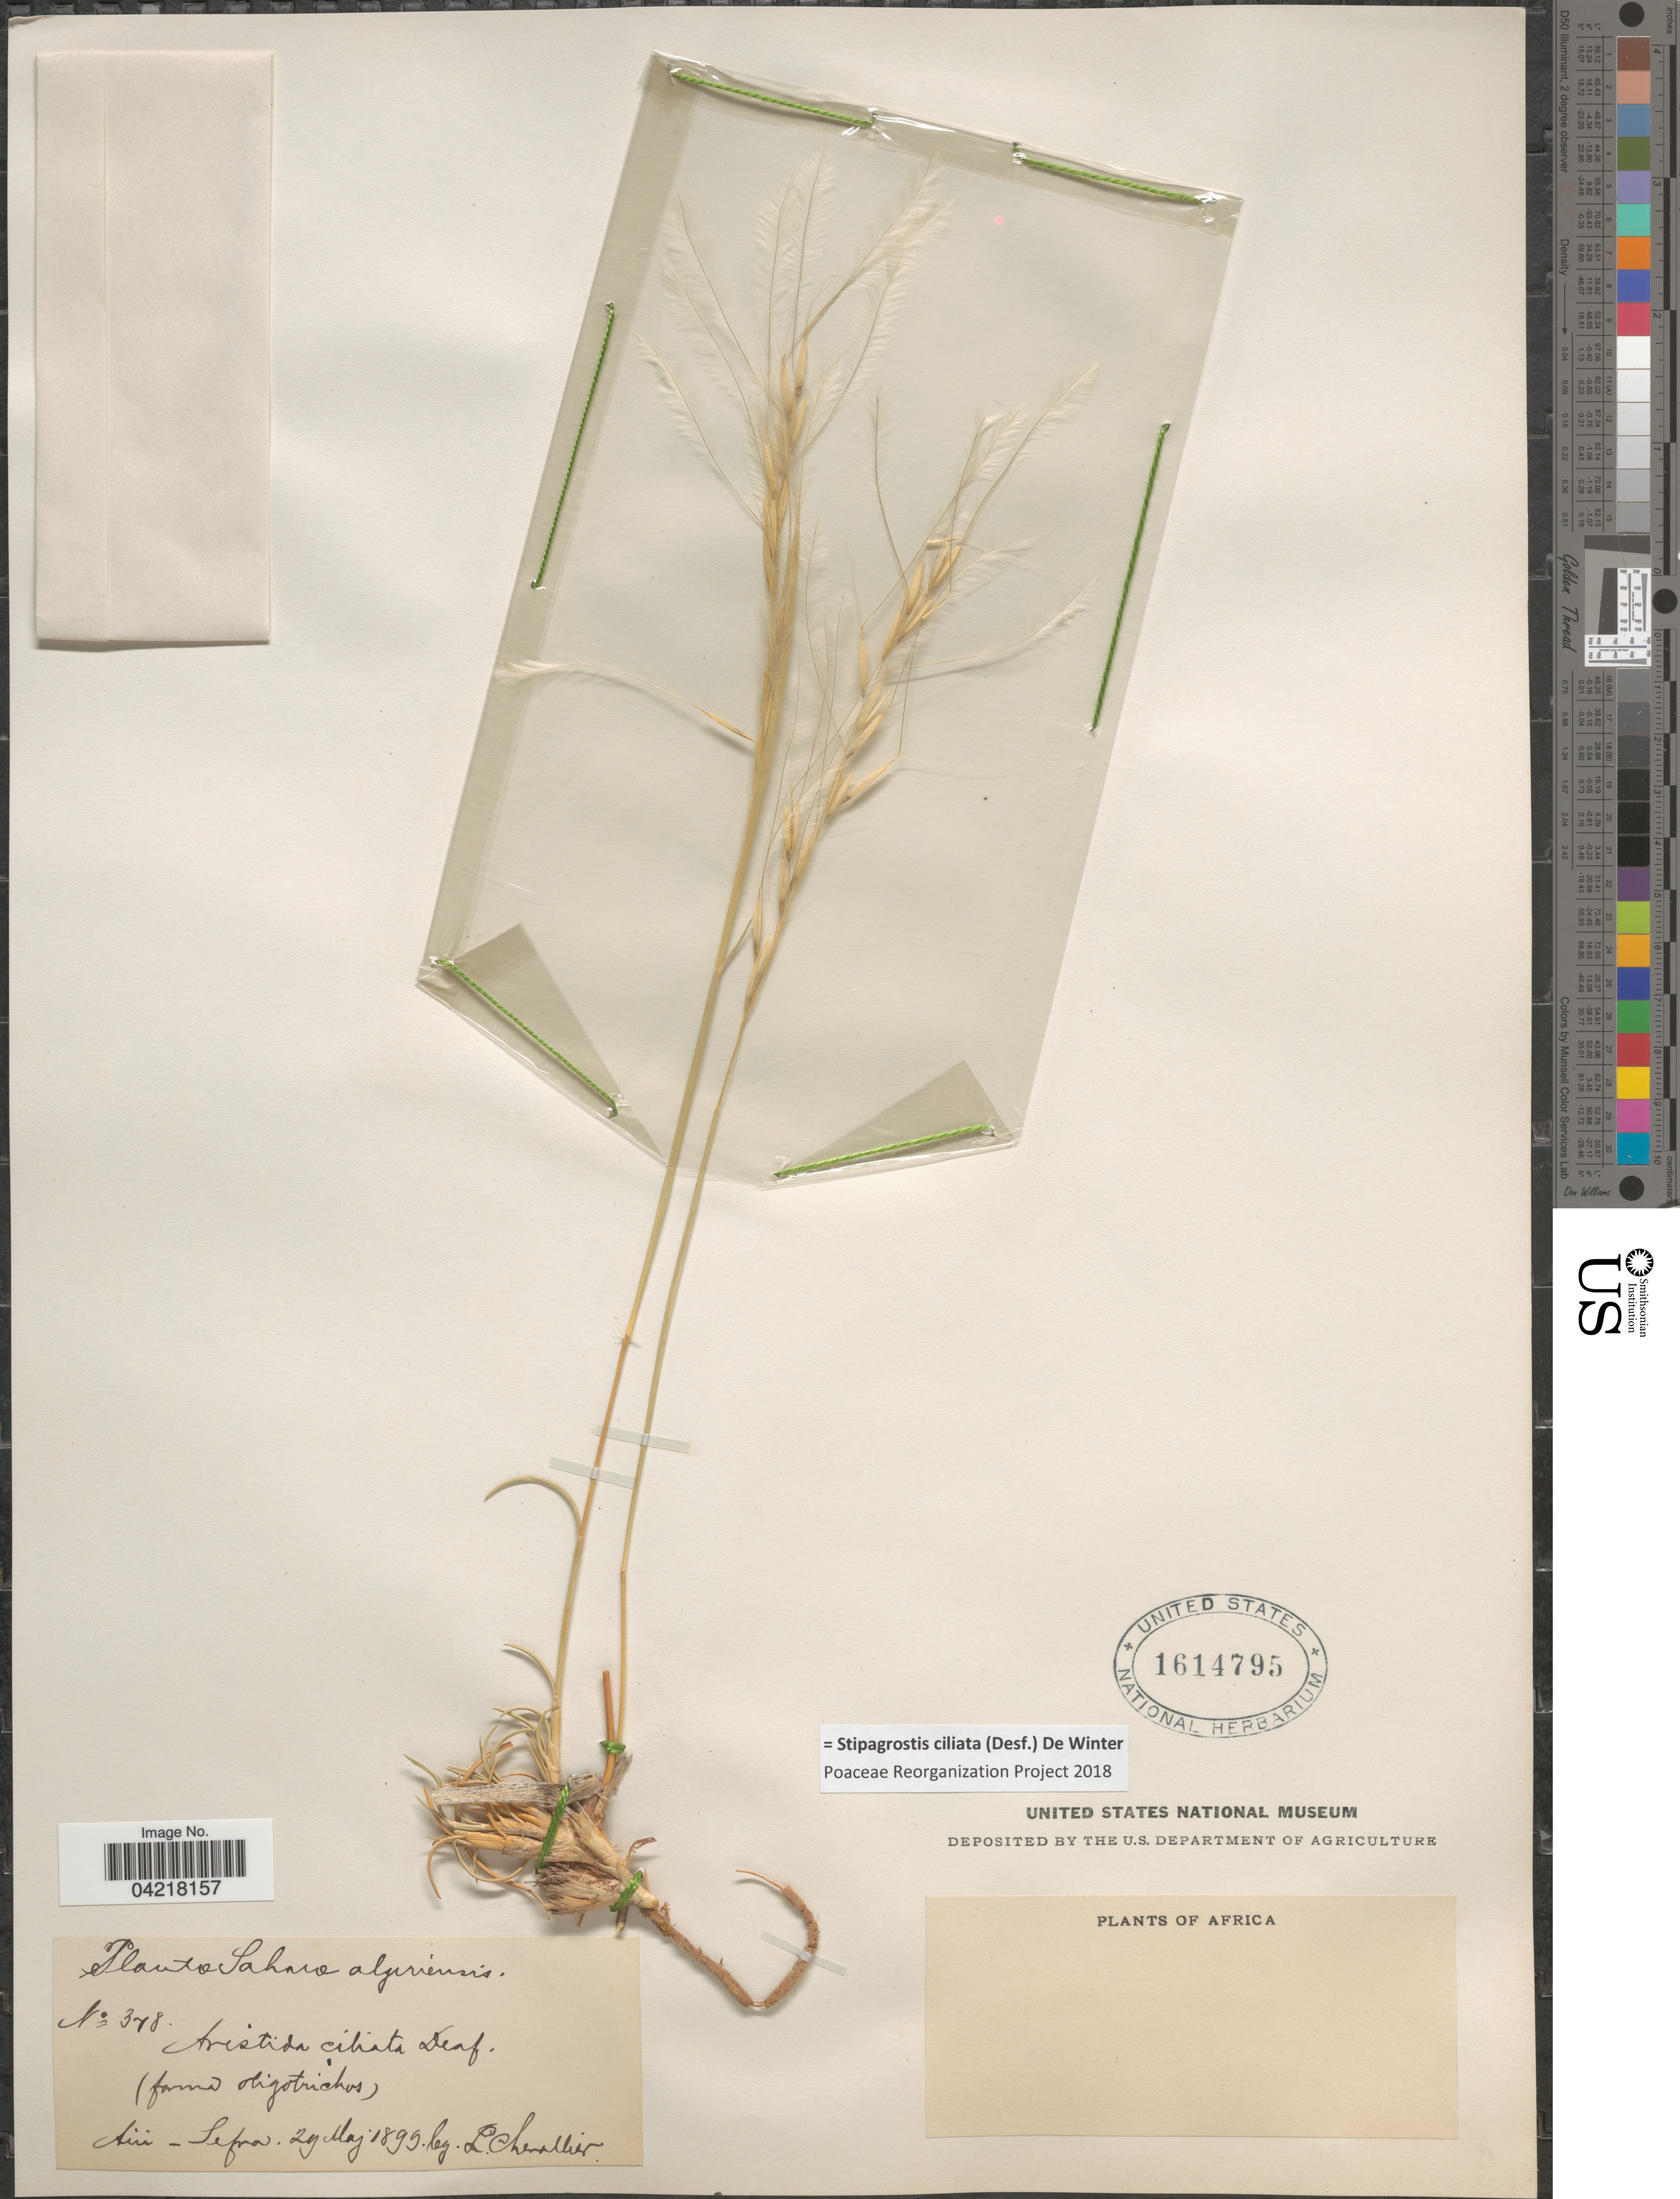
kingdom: Plantae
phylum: Tracheophyta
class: Liliopsida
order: Poales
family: Poaceae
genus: Stipagrostis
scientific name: Stipagrostis ciliata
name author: (Desf.) De Winter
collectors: L. Chevallier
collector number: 378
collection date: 1899-05-29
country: Algeria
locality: Sahara algeriensis. Aïn-Sefra.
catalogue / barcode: US 1614795